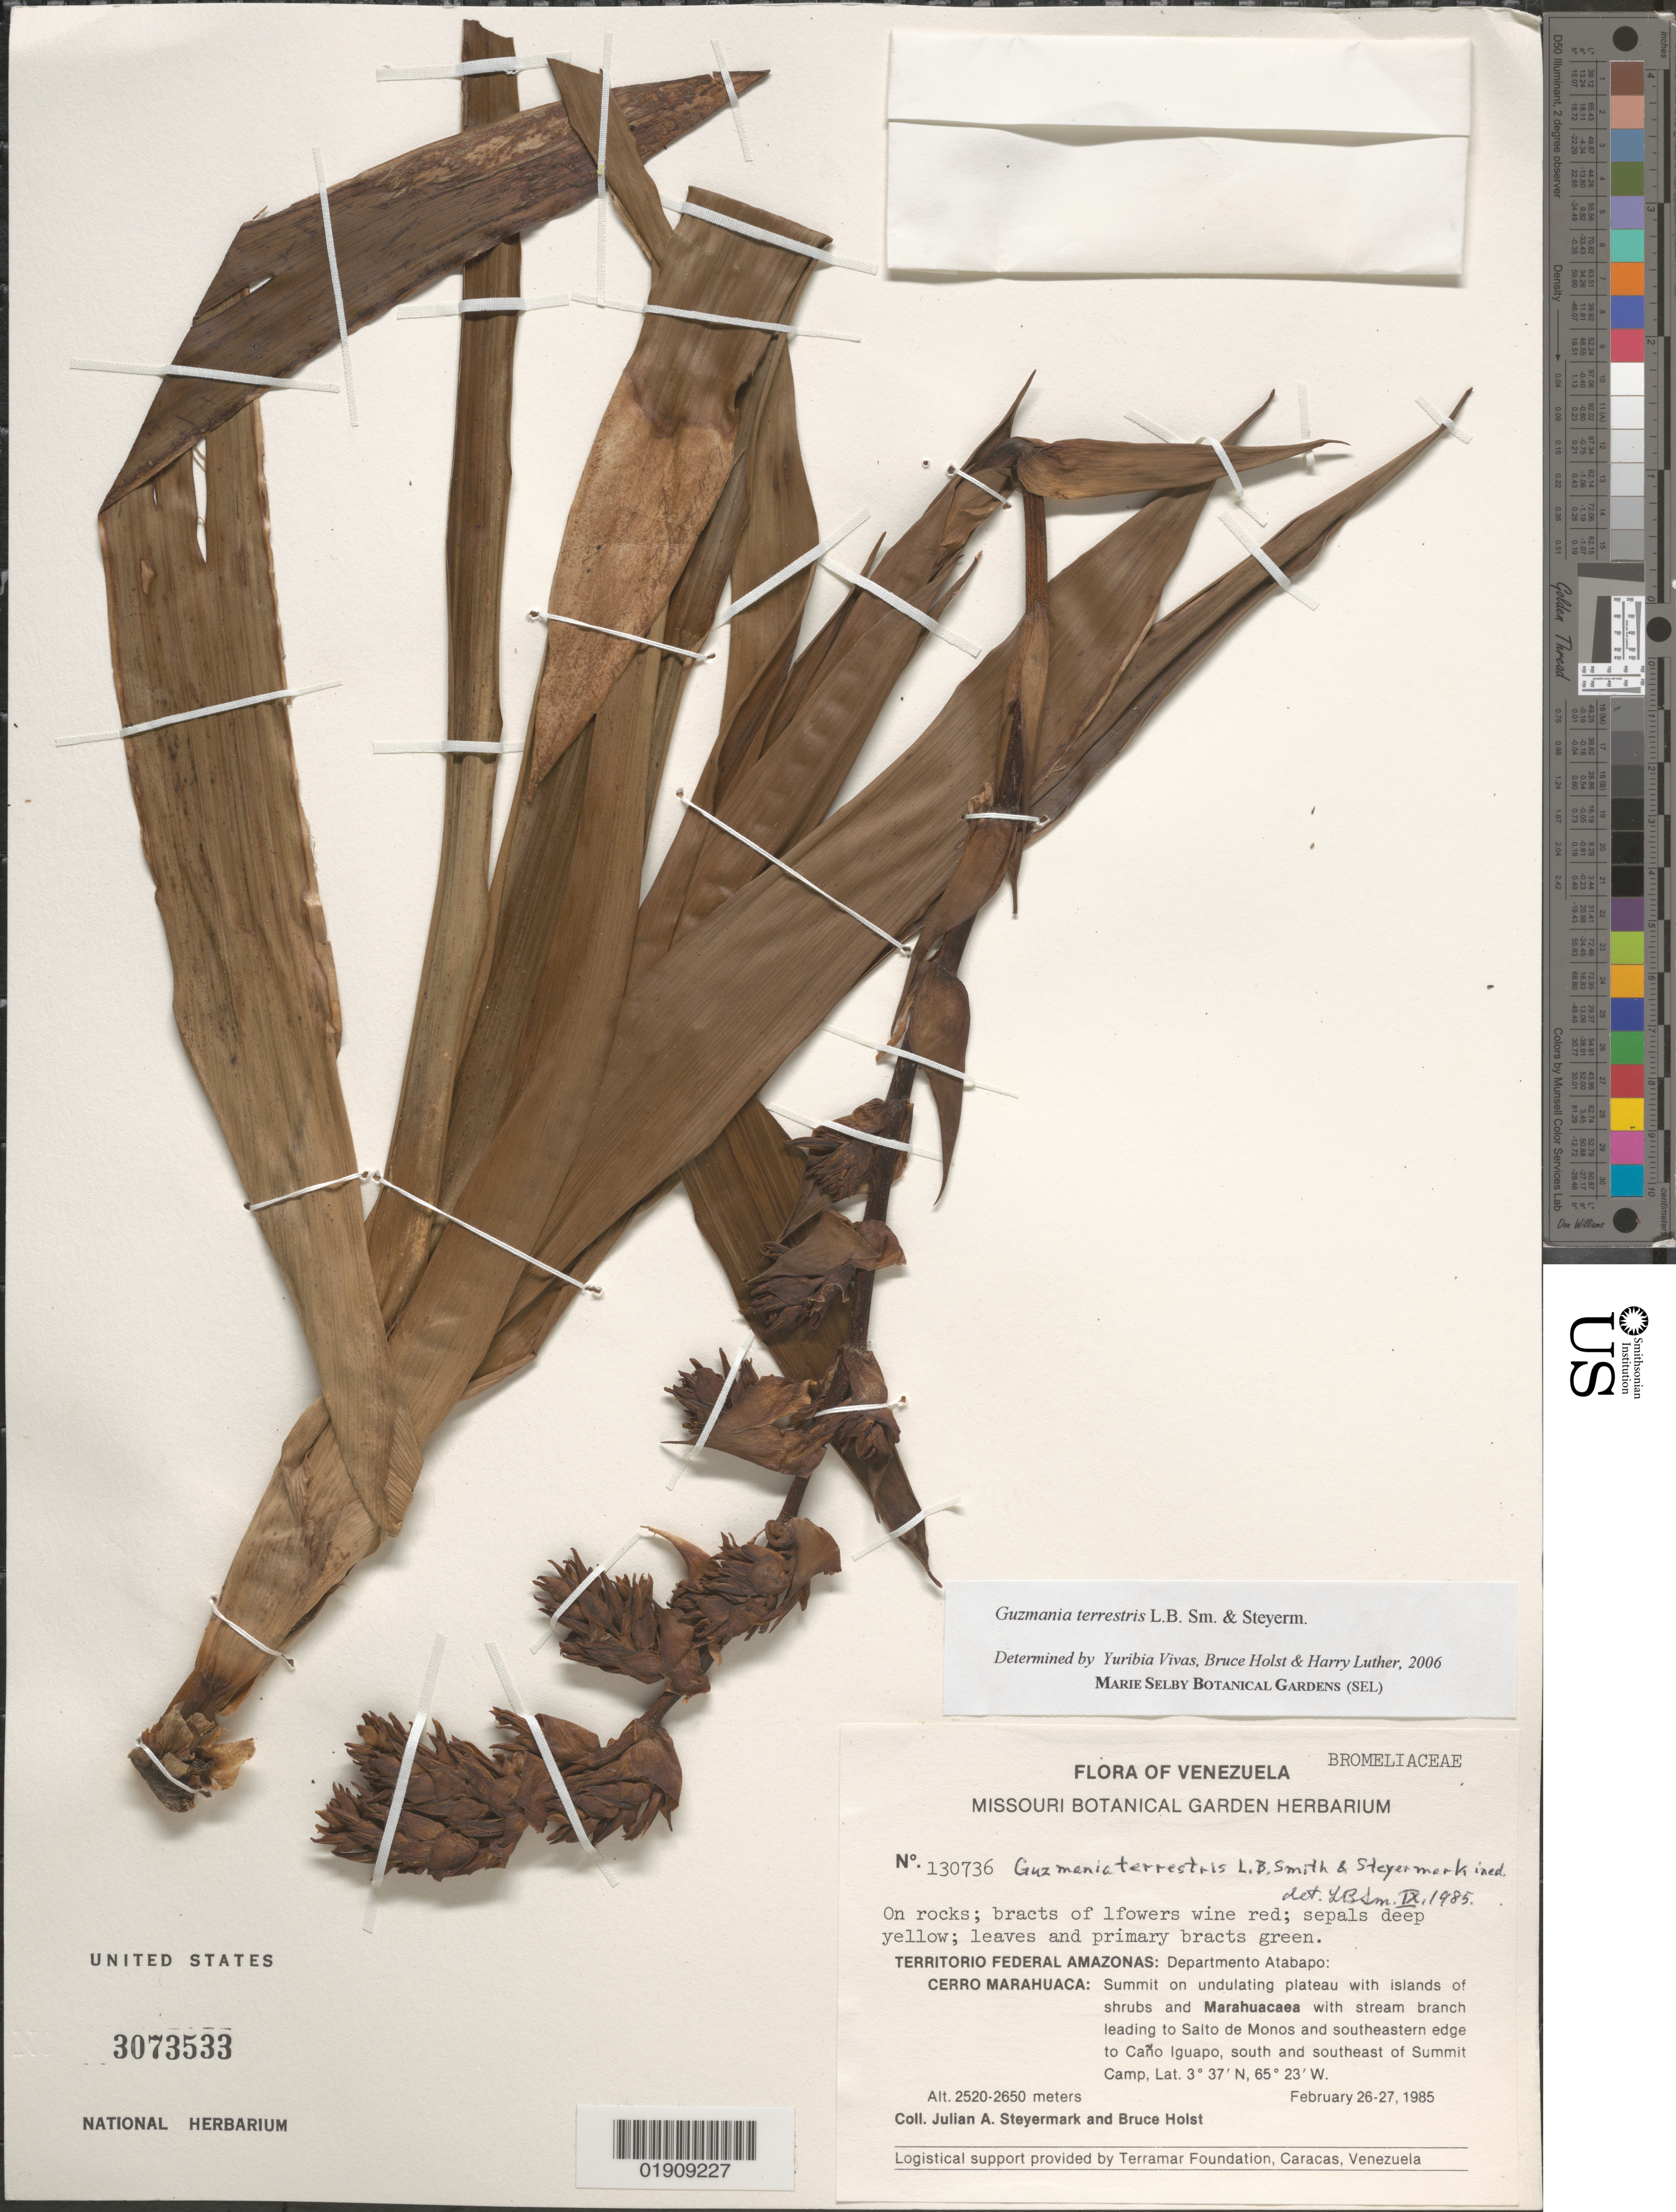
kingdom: Plantae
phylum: Tracheophyta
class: Liliopsida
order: Poales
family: Bromeliaceae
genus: Guzmania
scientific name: Guzmania terrestris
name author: L.B. Sm. & Steyerm.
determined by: Vivas, Yuribia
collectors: J. Steyermark & B. Holst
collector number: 130736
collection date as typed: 26-Feb-85 to 27-Feb-85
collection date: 1985-02-26/1985-02-27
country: Venezuela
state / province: Amazonas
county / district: Atabapo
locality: Cerro Marahuaca: stream branch leading to Salto de Monos and SE edge to Caño Iguapo, S and SE of Summit Camp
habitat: On rocks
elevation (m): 2520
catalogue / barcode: US 3073533